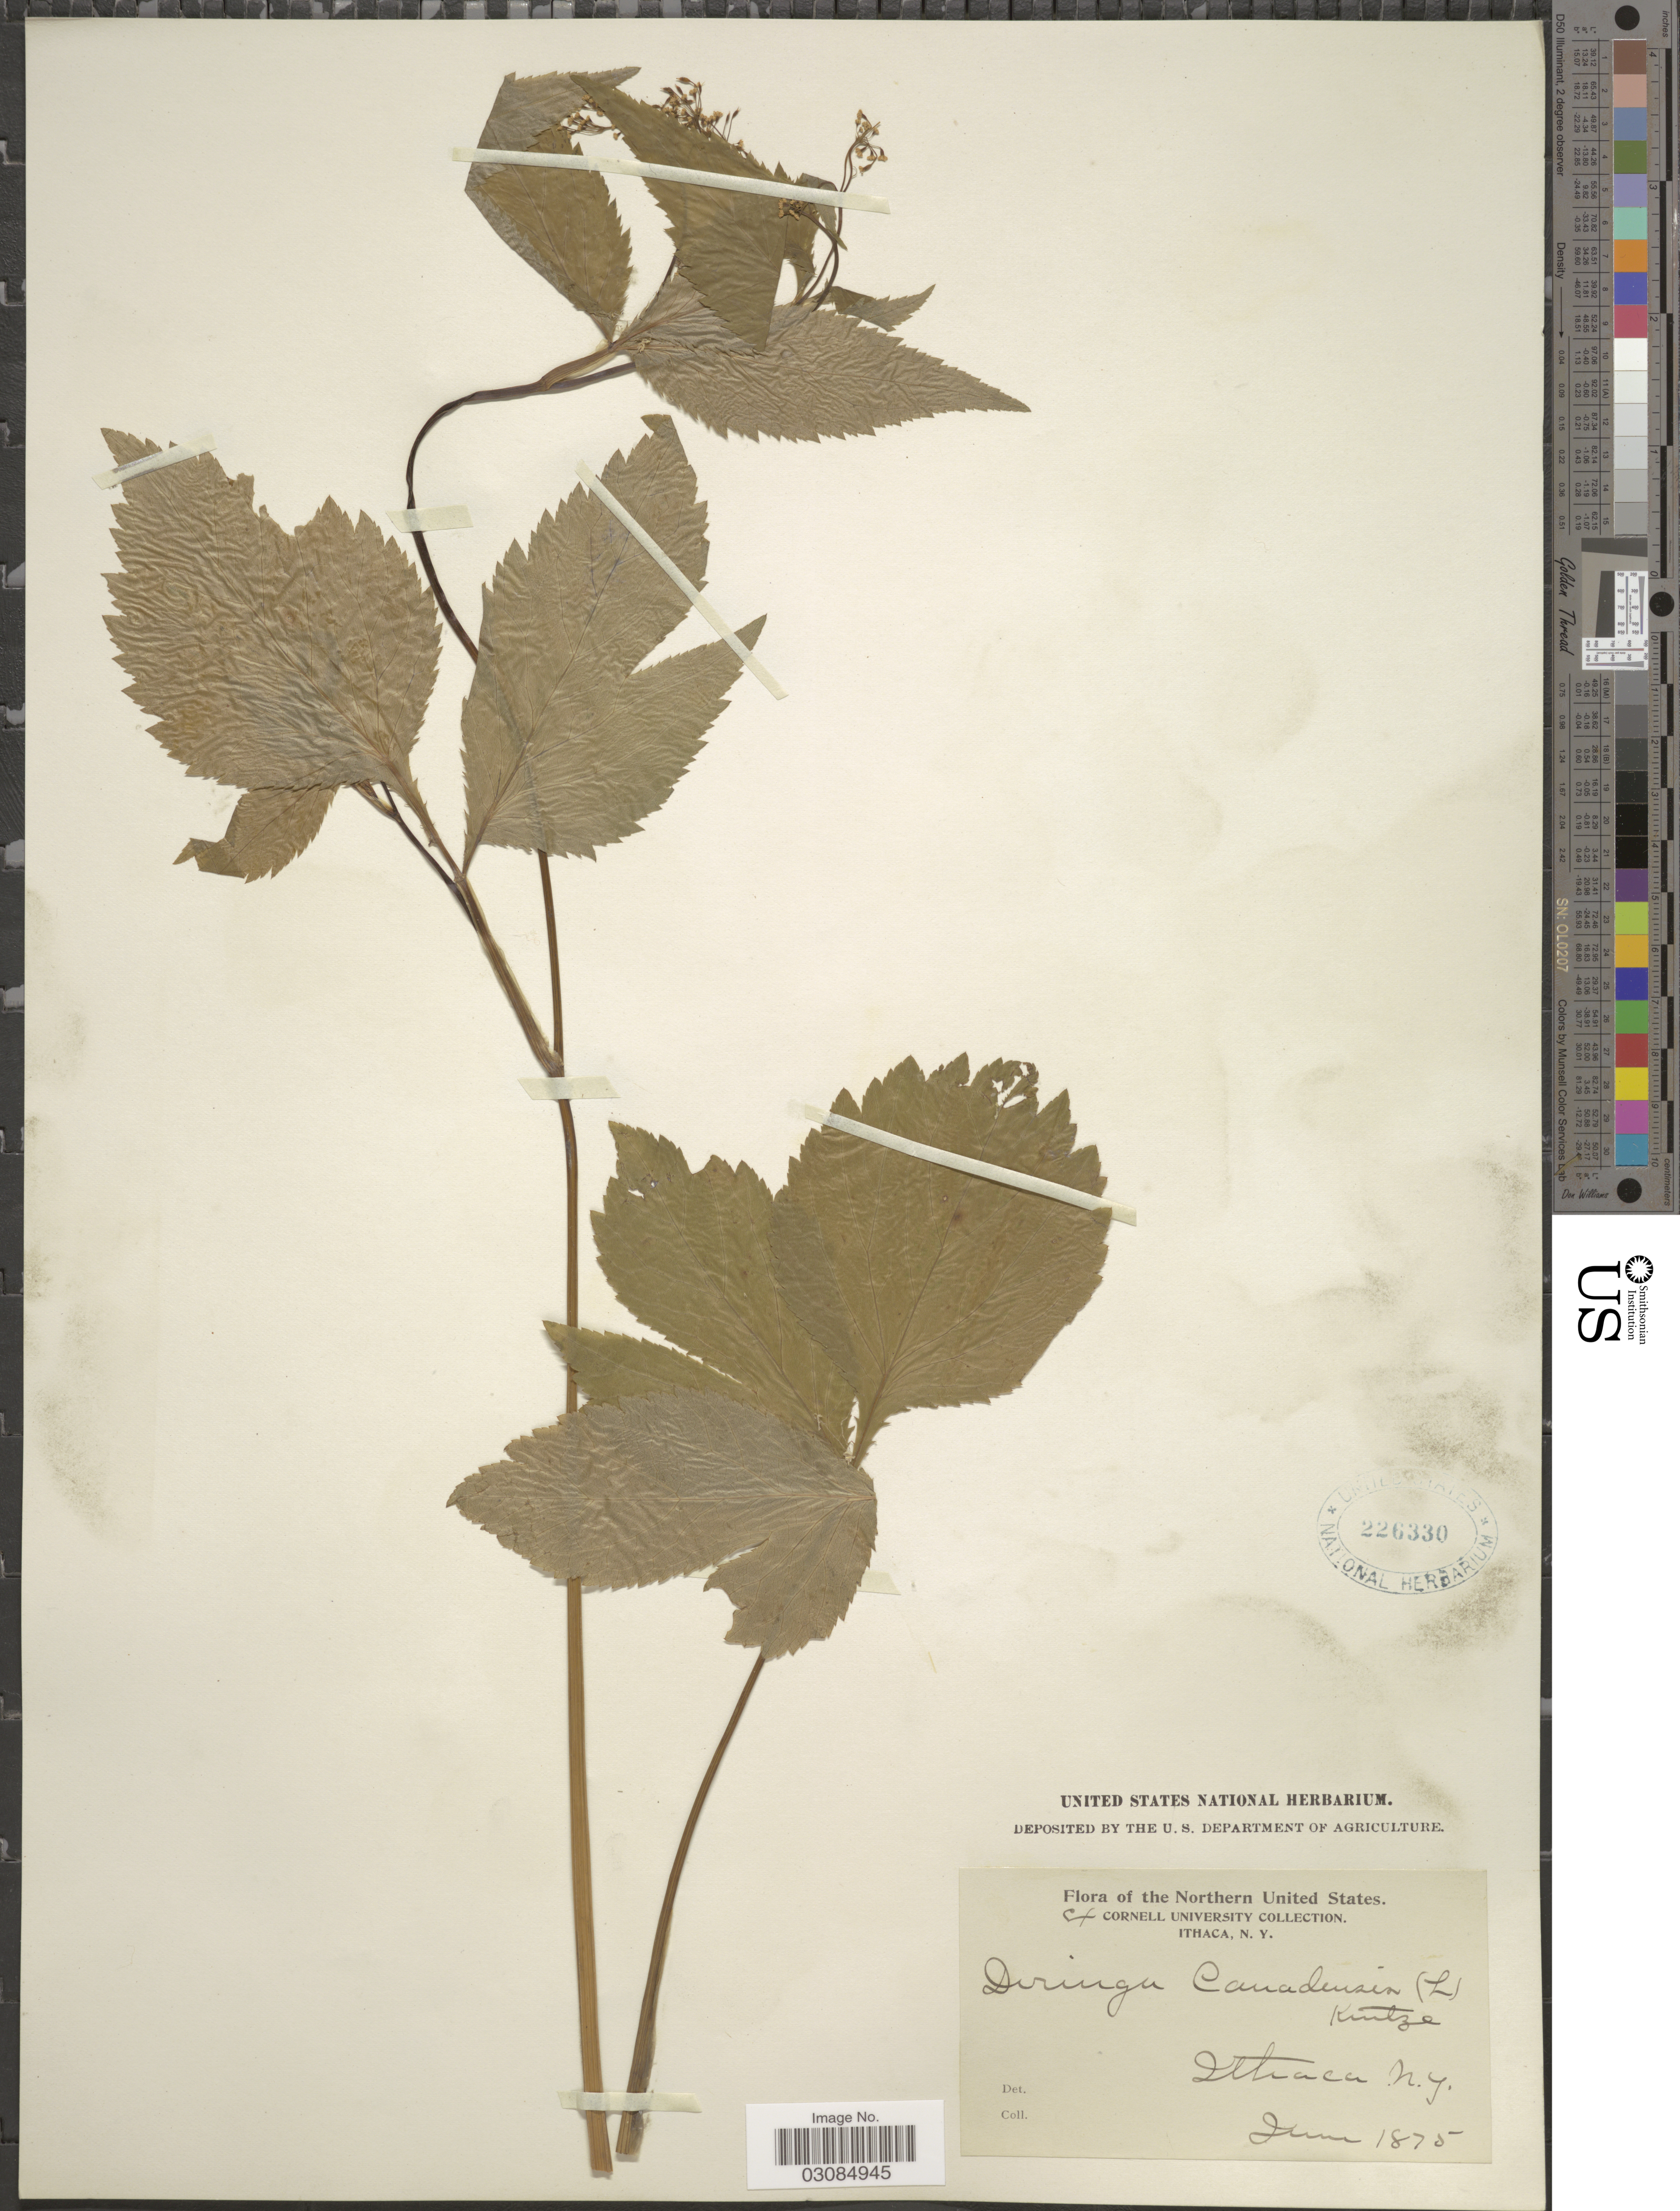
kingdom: Plantae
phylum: Tracheophyta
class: Magnoliopsida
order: Apiales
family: Apiaceae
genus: Cryptotaenia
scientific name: Cryptotaenia canadensis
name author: (L.) DC.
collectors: Cornell University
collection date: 1875-06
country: United States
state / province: New York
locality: Northern United States. Ithaca.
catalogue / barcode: US 226330